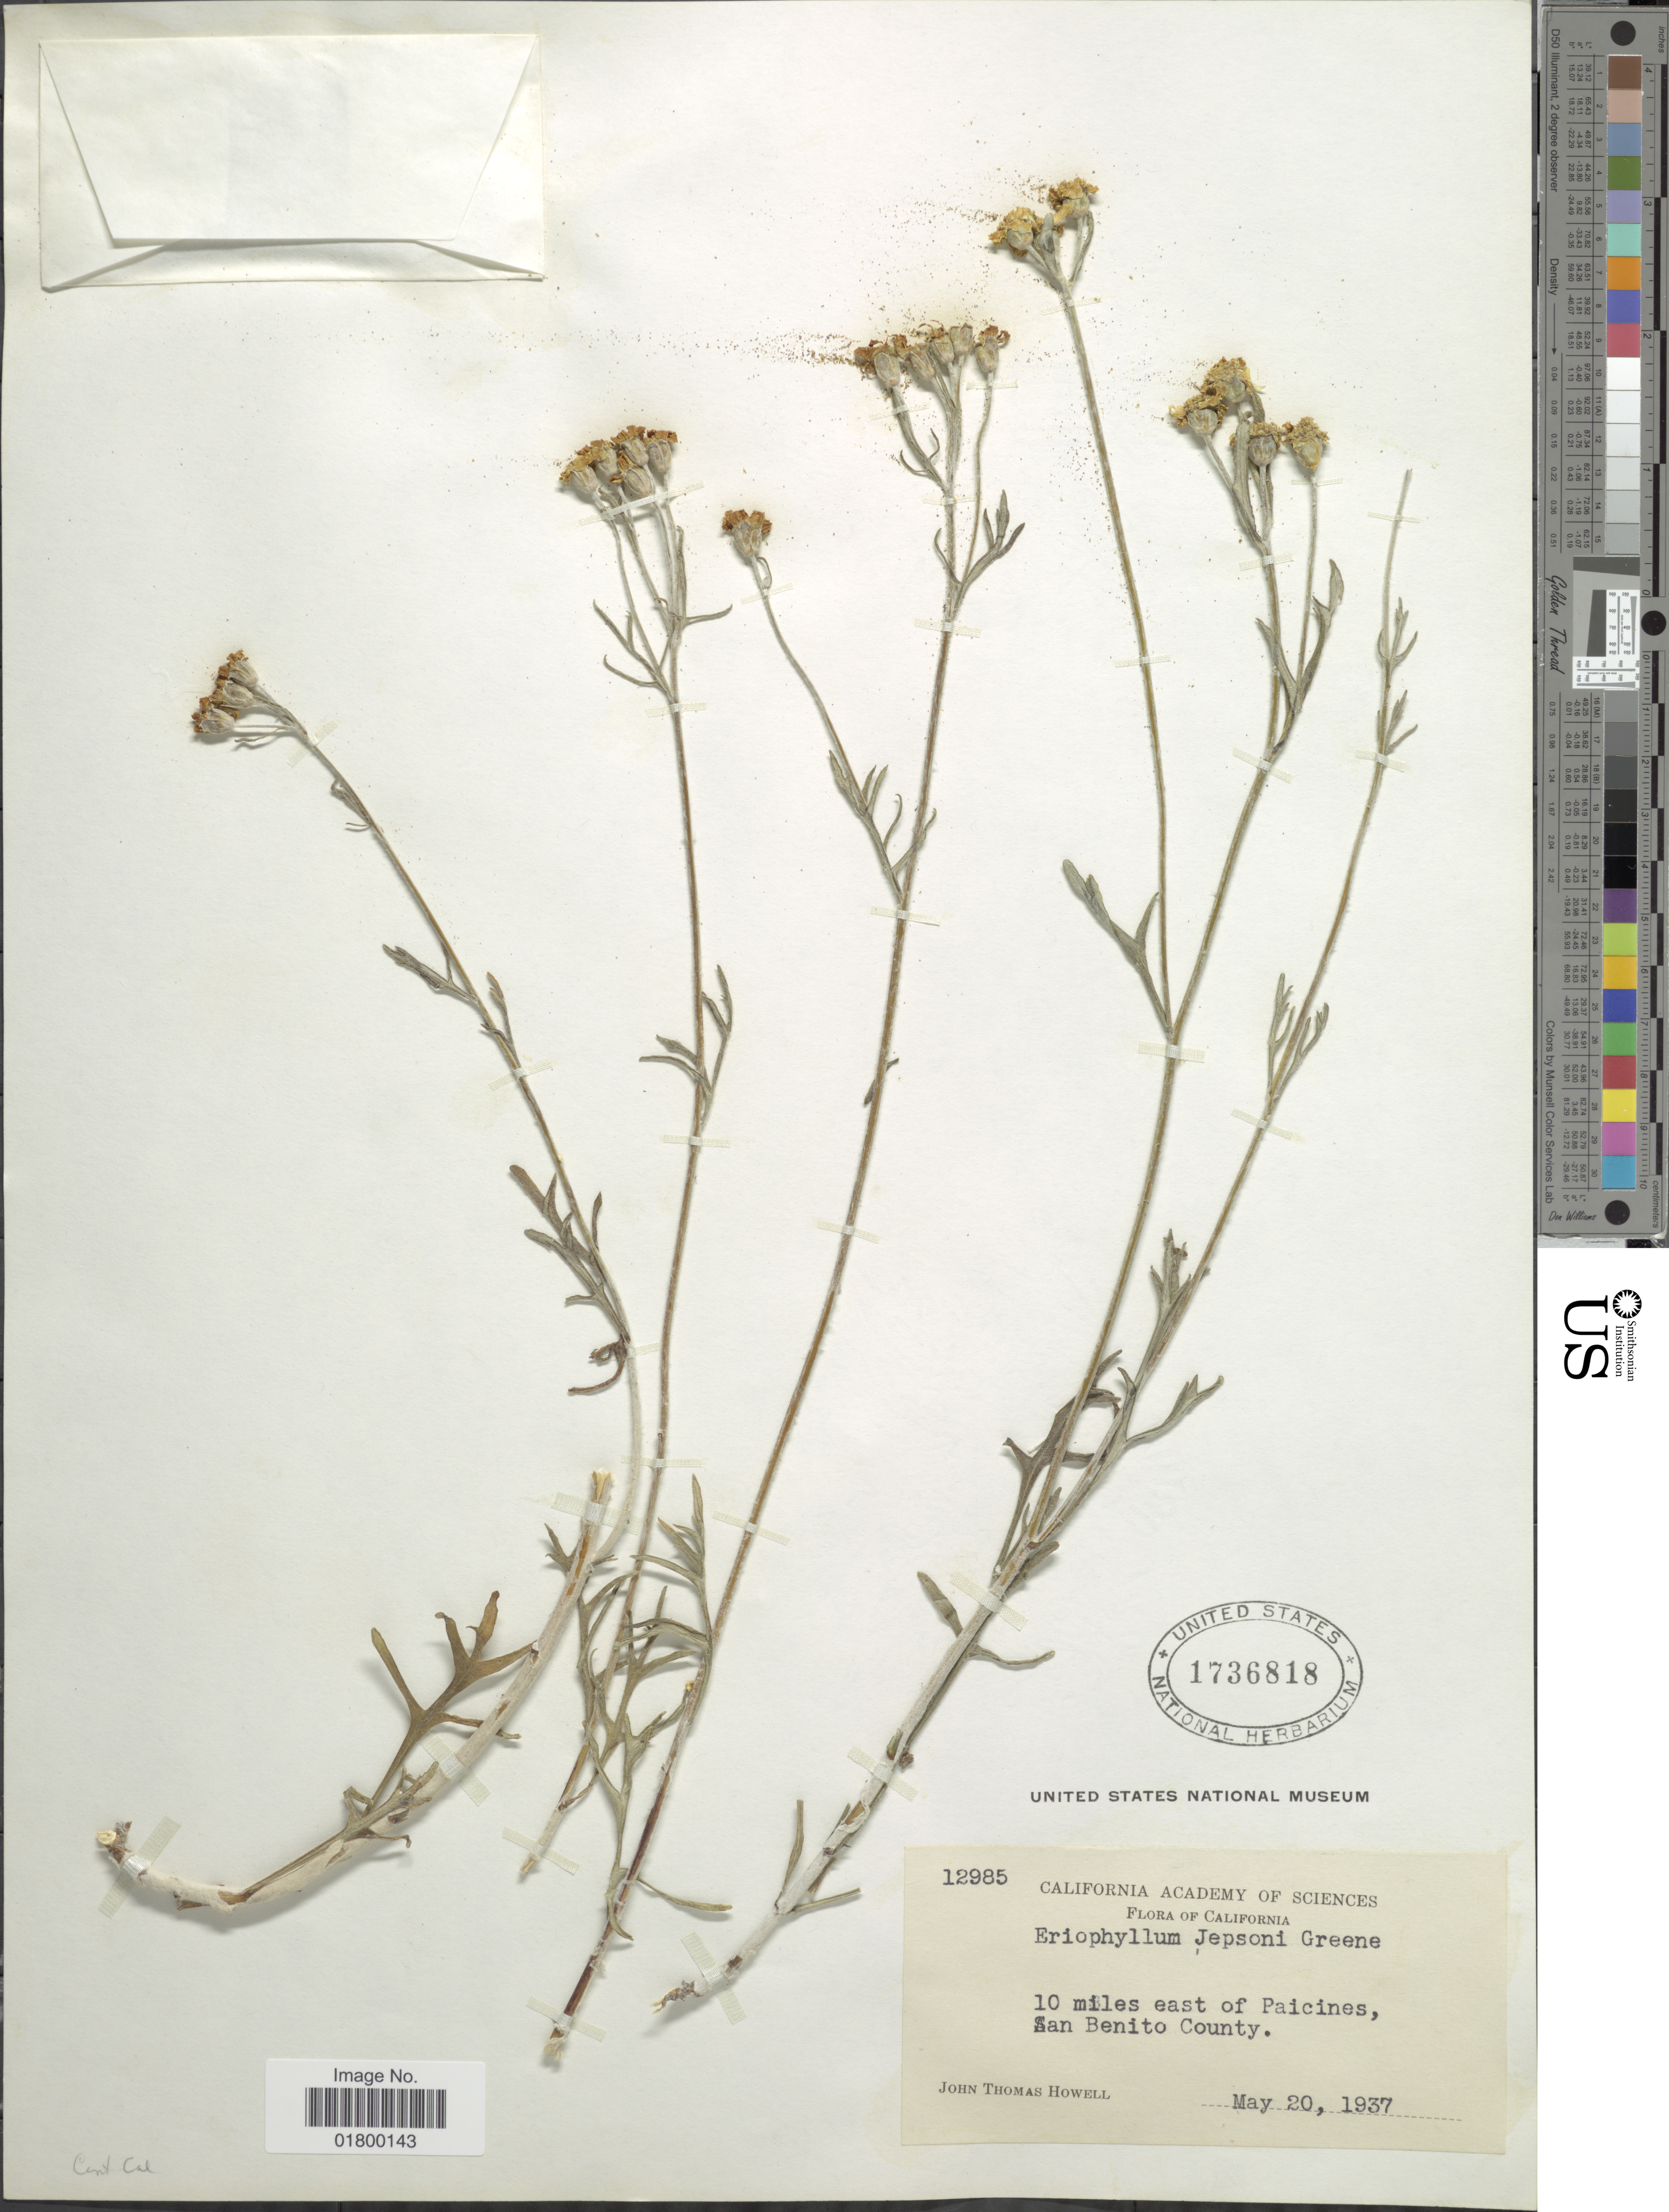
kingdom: Plantae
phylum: Tracheophyta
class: Magnoliopsida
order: Asterales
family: Asteraceae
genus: Eriophyllum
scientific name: Eriophyllum jepsoni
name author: Greene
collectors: J. T. Howell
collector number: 12985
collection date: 1937-05-20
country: United States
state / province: California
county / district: San Benito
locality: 10 miles east of Paicines, San Benito County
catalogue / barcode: US 1736818